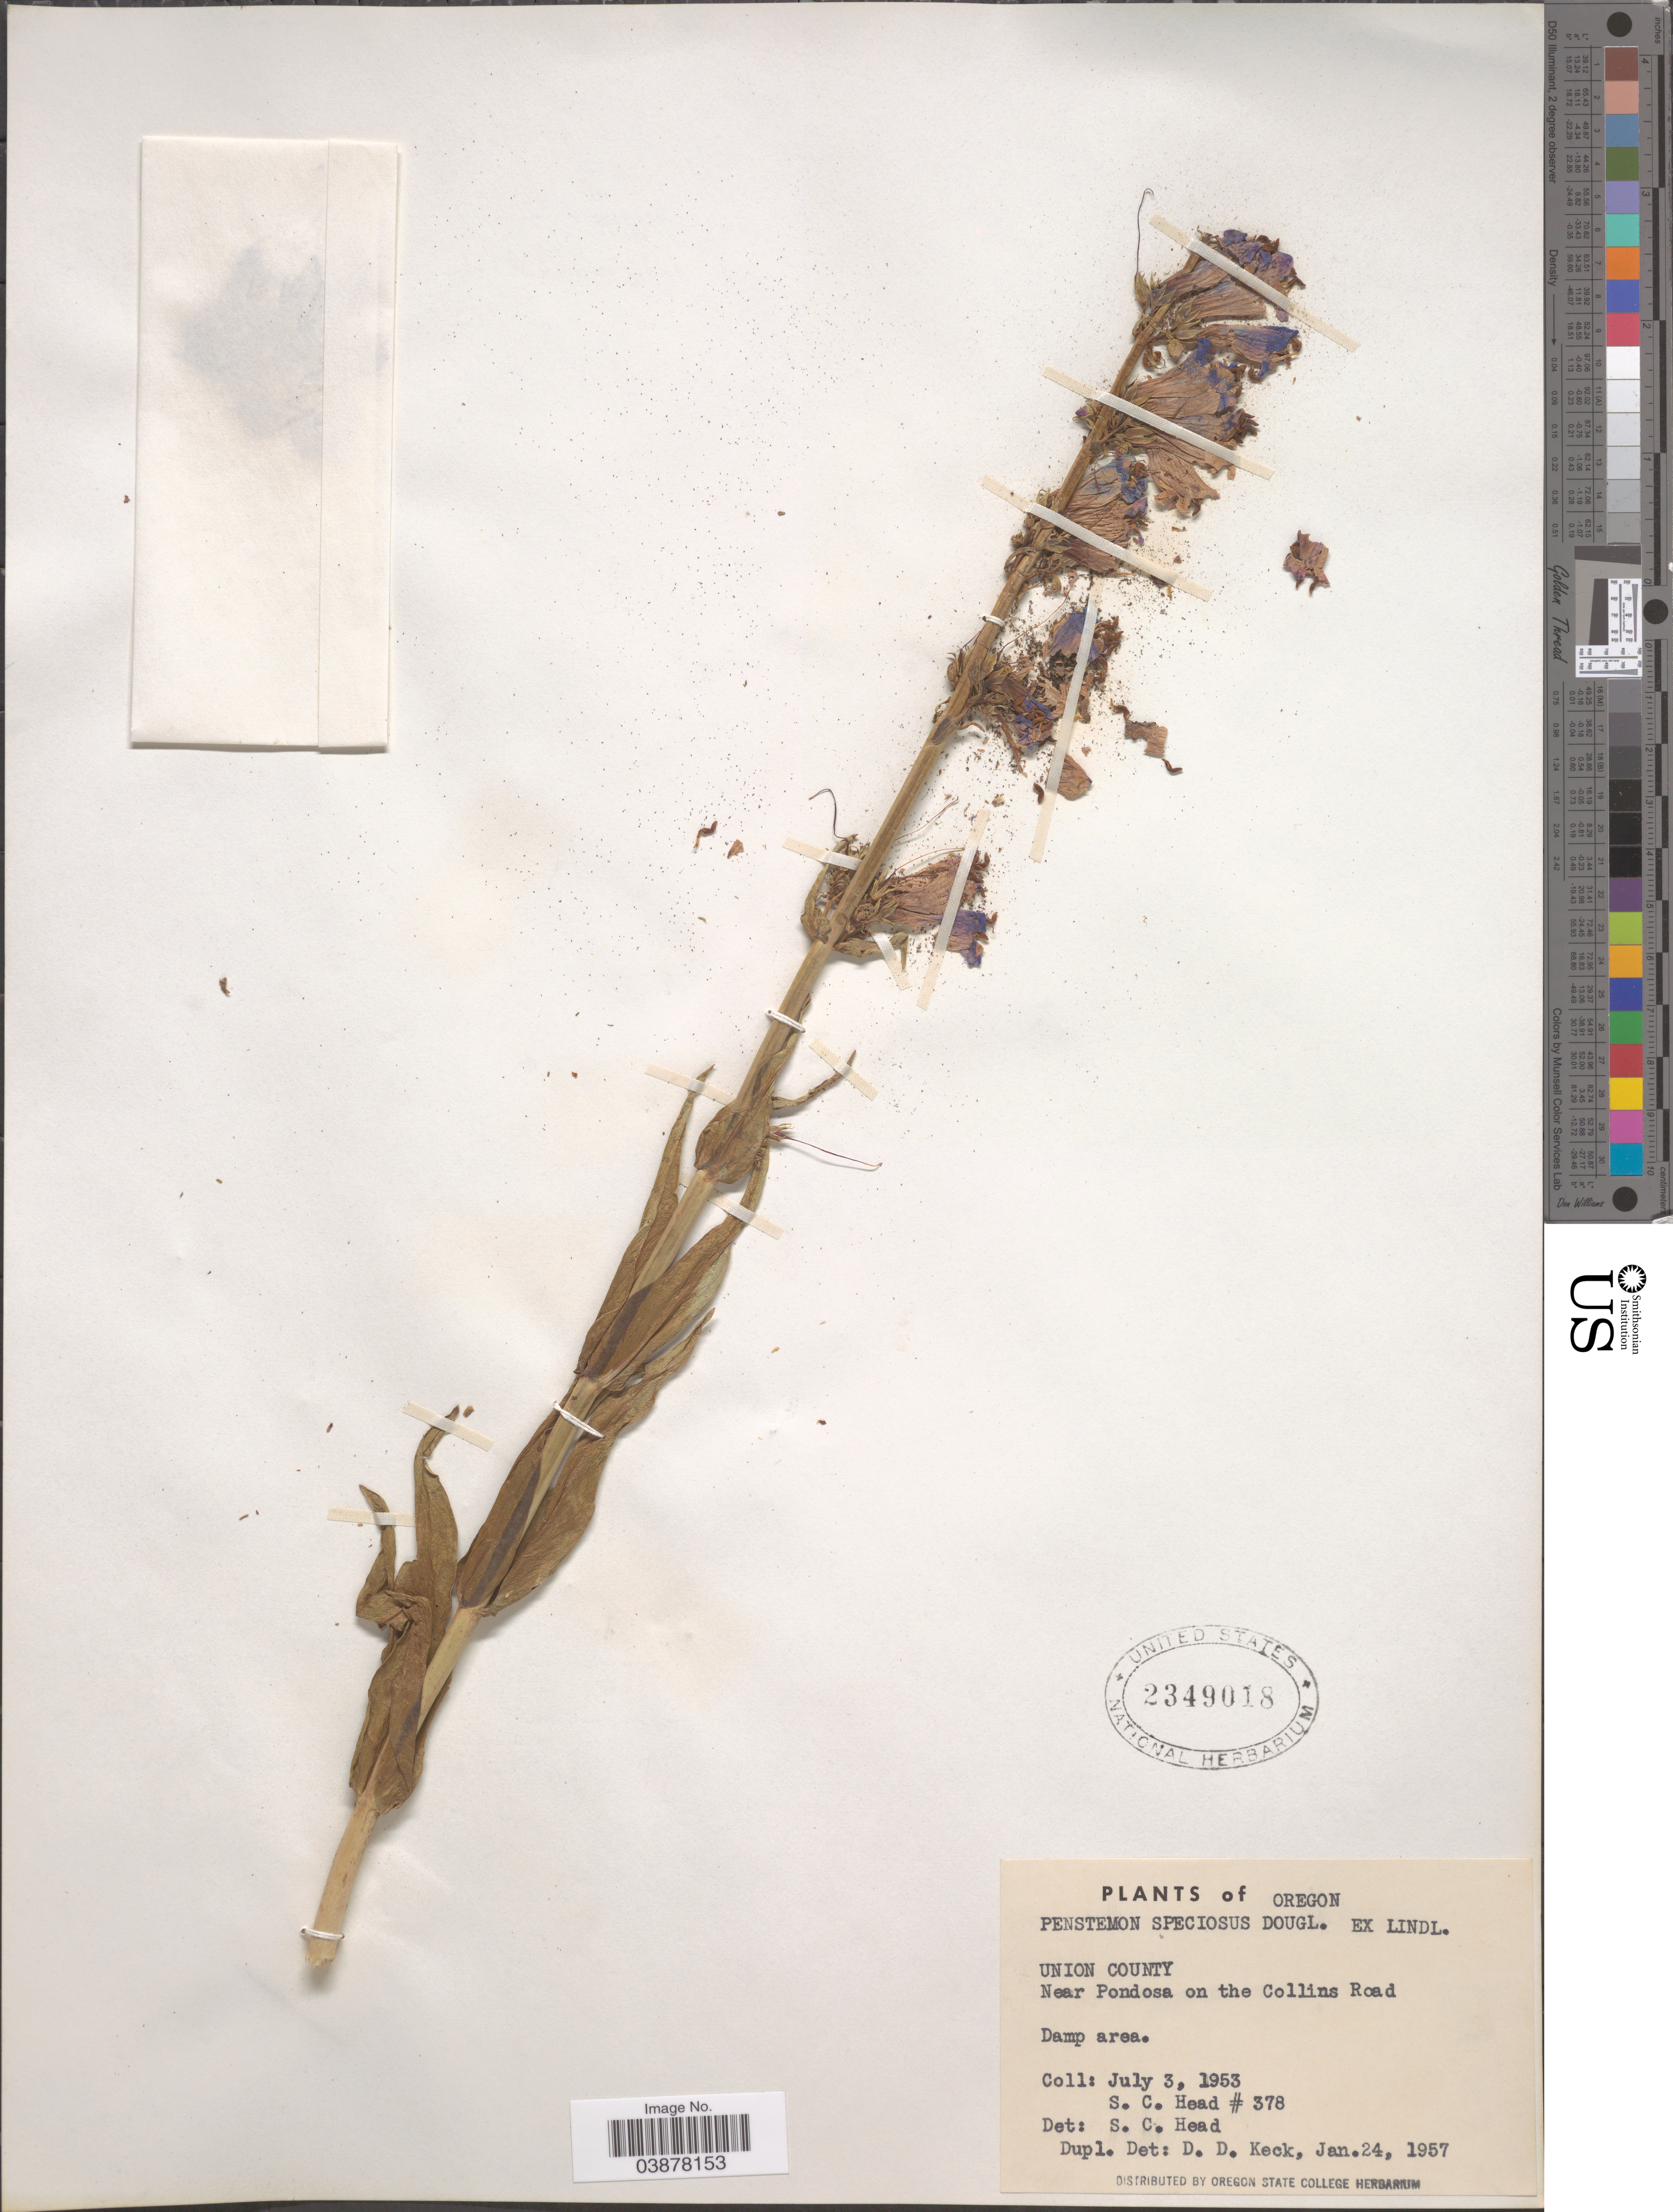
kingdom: Plantae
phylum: Tracheophyta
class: Magnoliopsida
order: Lamiales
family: Plantaginaceae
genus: Penstemon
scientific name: Penstemon speciosus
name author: Douglas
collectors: S. Head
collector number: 378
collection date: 1953-07-03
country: United States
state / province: Oregon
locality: Union County. Near Pondosa on the Collins Road.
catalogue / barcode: US 2349018